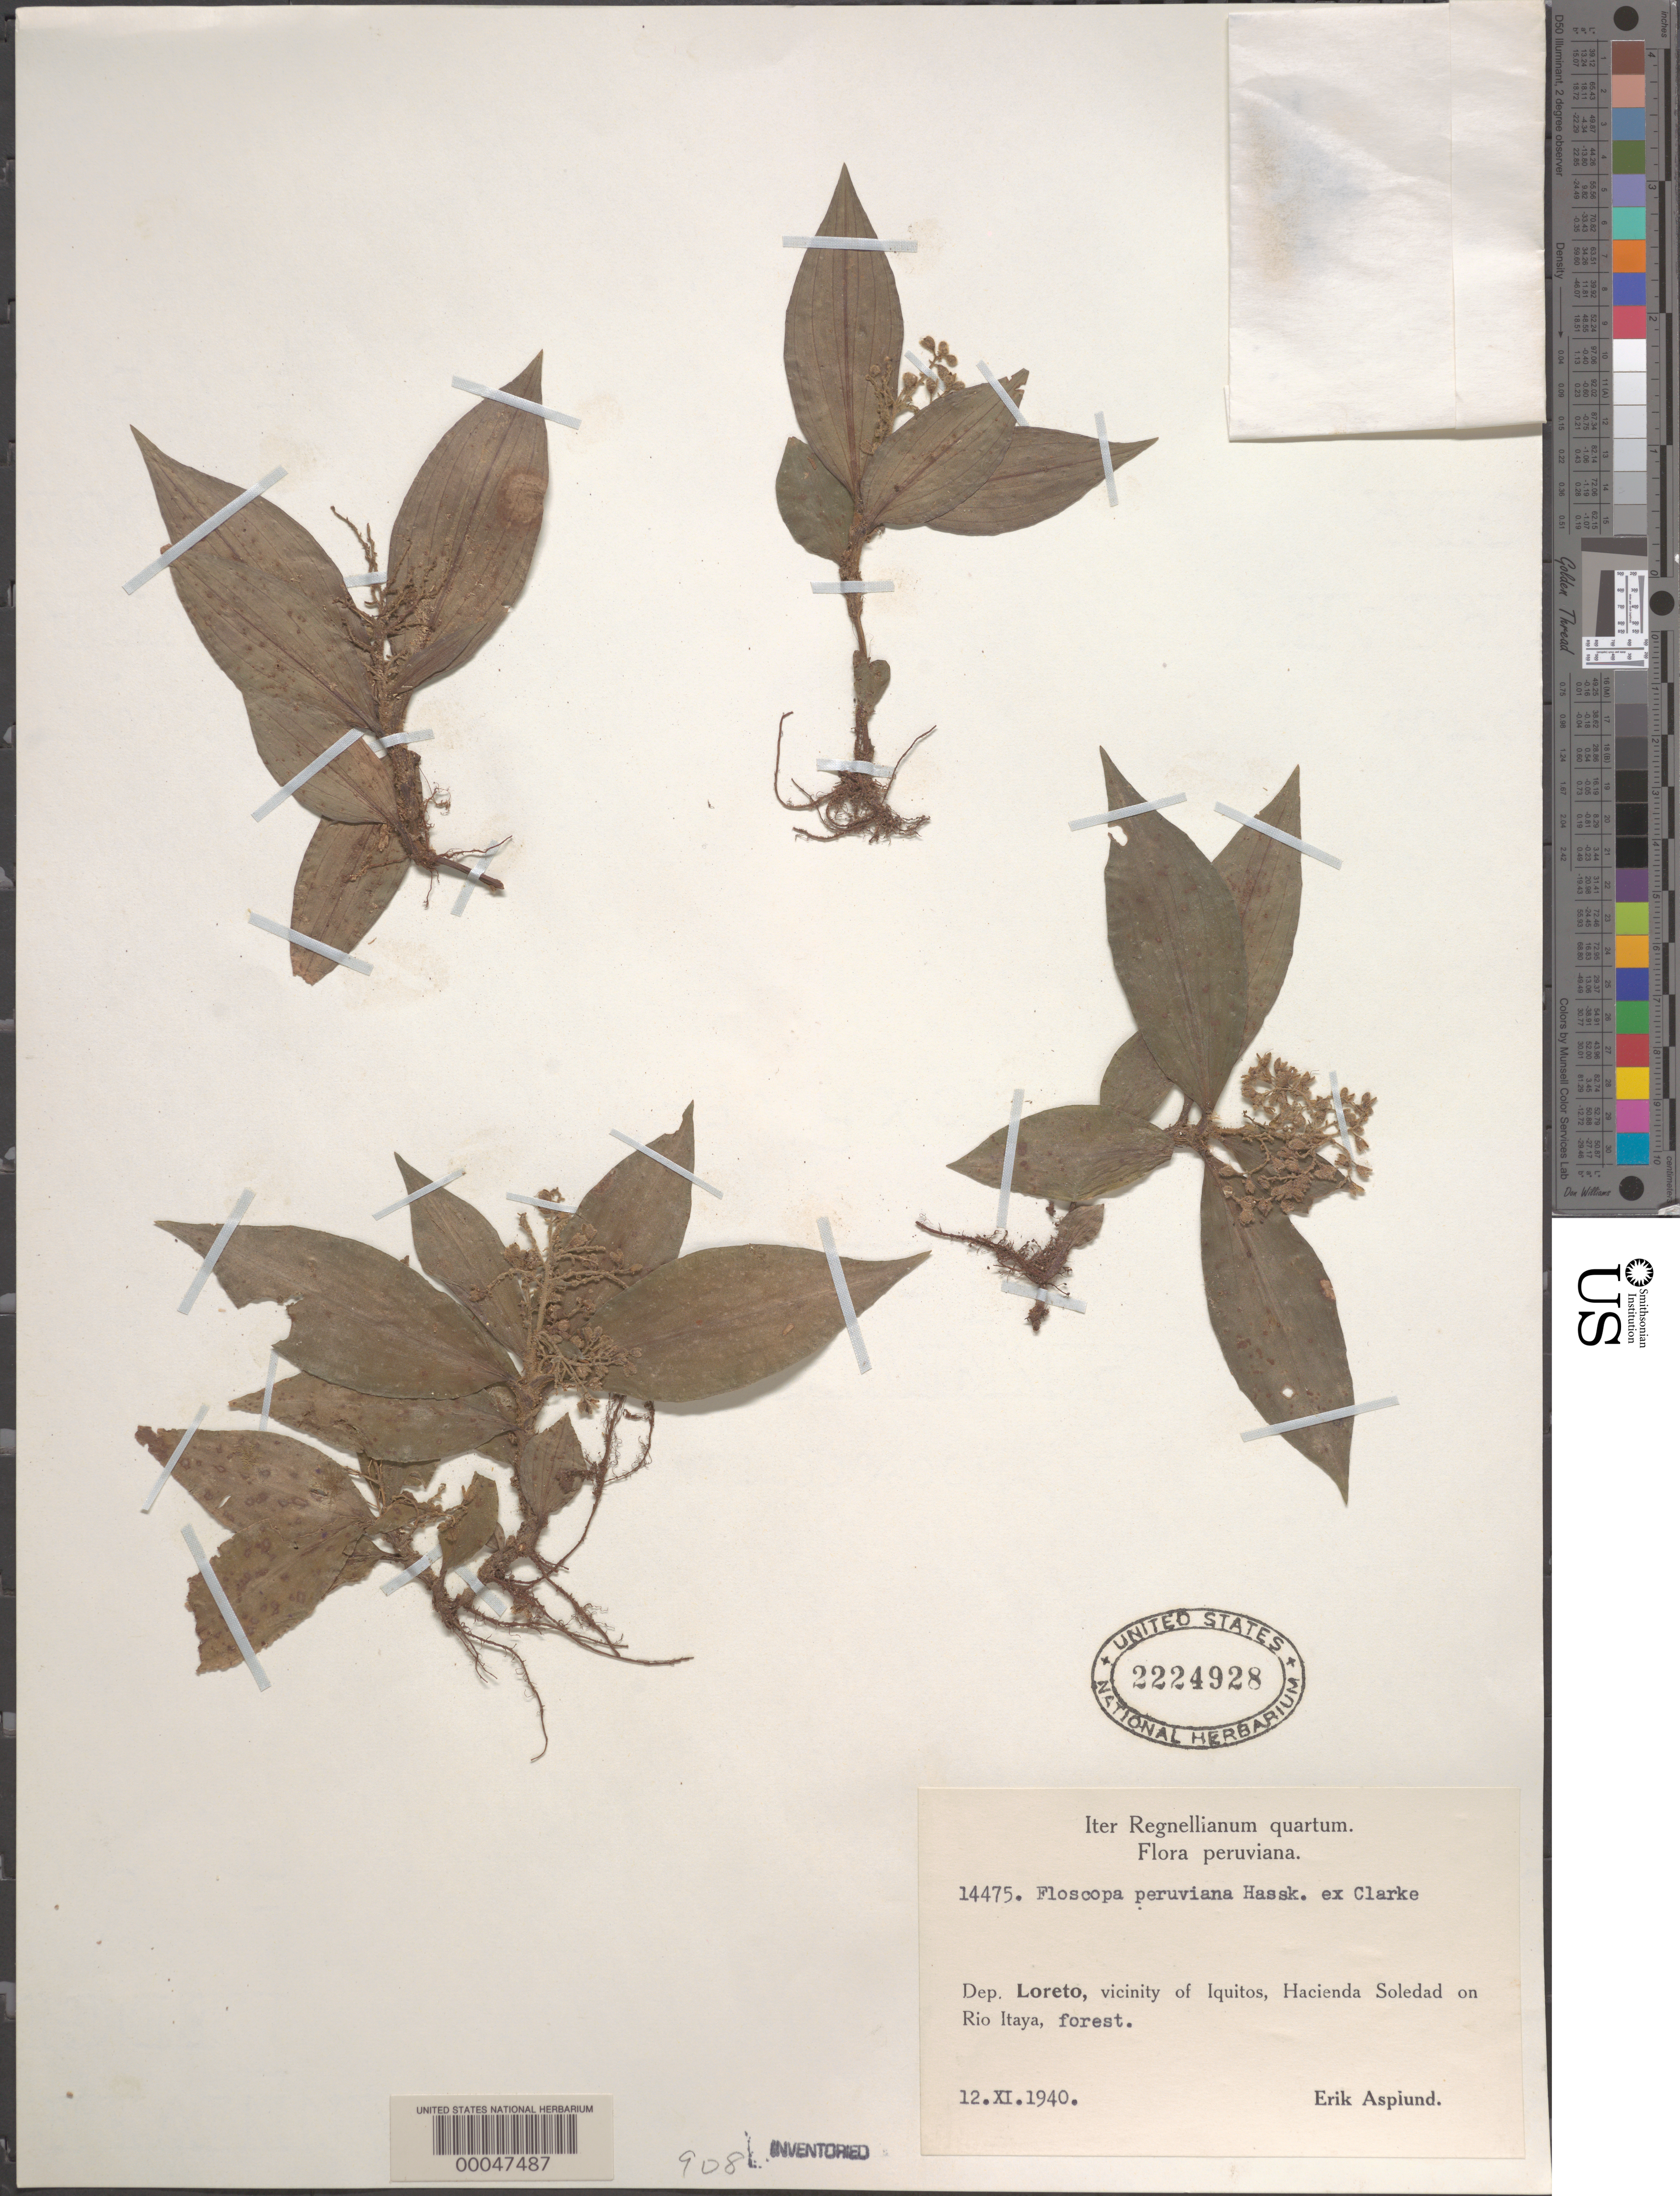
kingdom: Plantae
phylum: Tracheophyta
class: Liliopsida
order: Commelinales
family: Commelinaceae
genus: Floscopa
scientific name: Floscopa peruviana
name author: Hassk. ex C.B. Clarke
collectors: E. Asplund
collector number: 14475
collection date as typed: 12 Nov 1940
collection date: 1940-11-12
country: Peru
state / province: Loreto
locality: Iquitos, rio itaya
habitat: Forest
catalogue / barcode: US 2224928